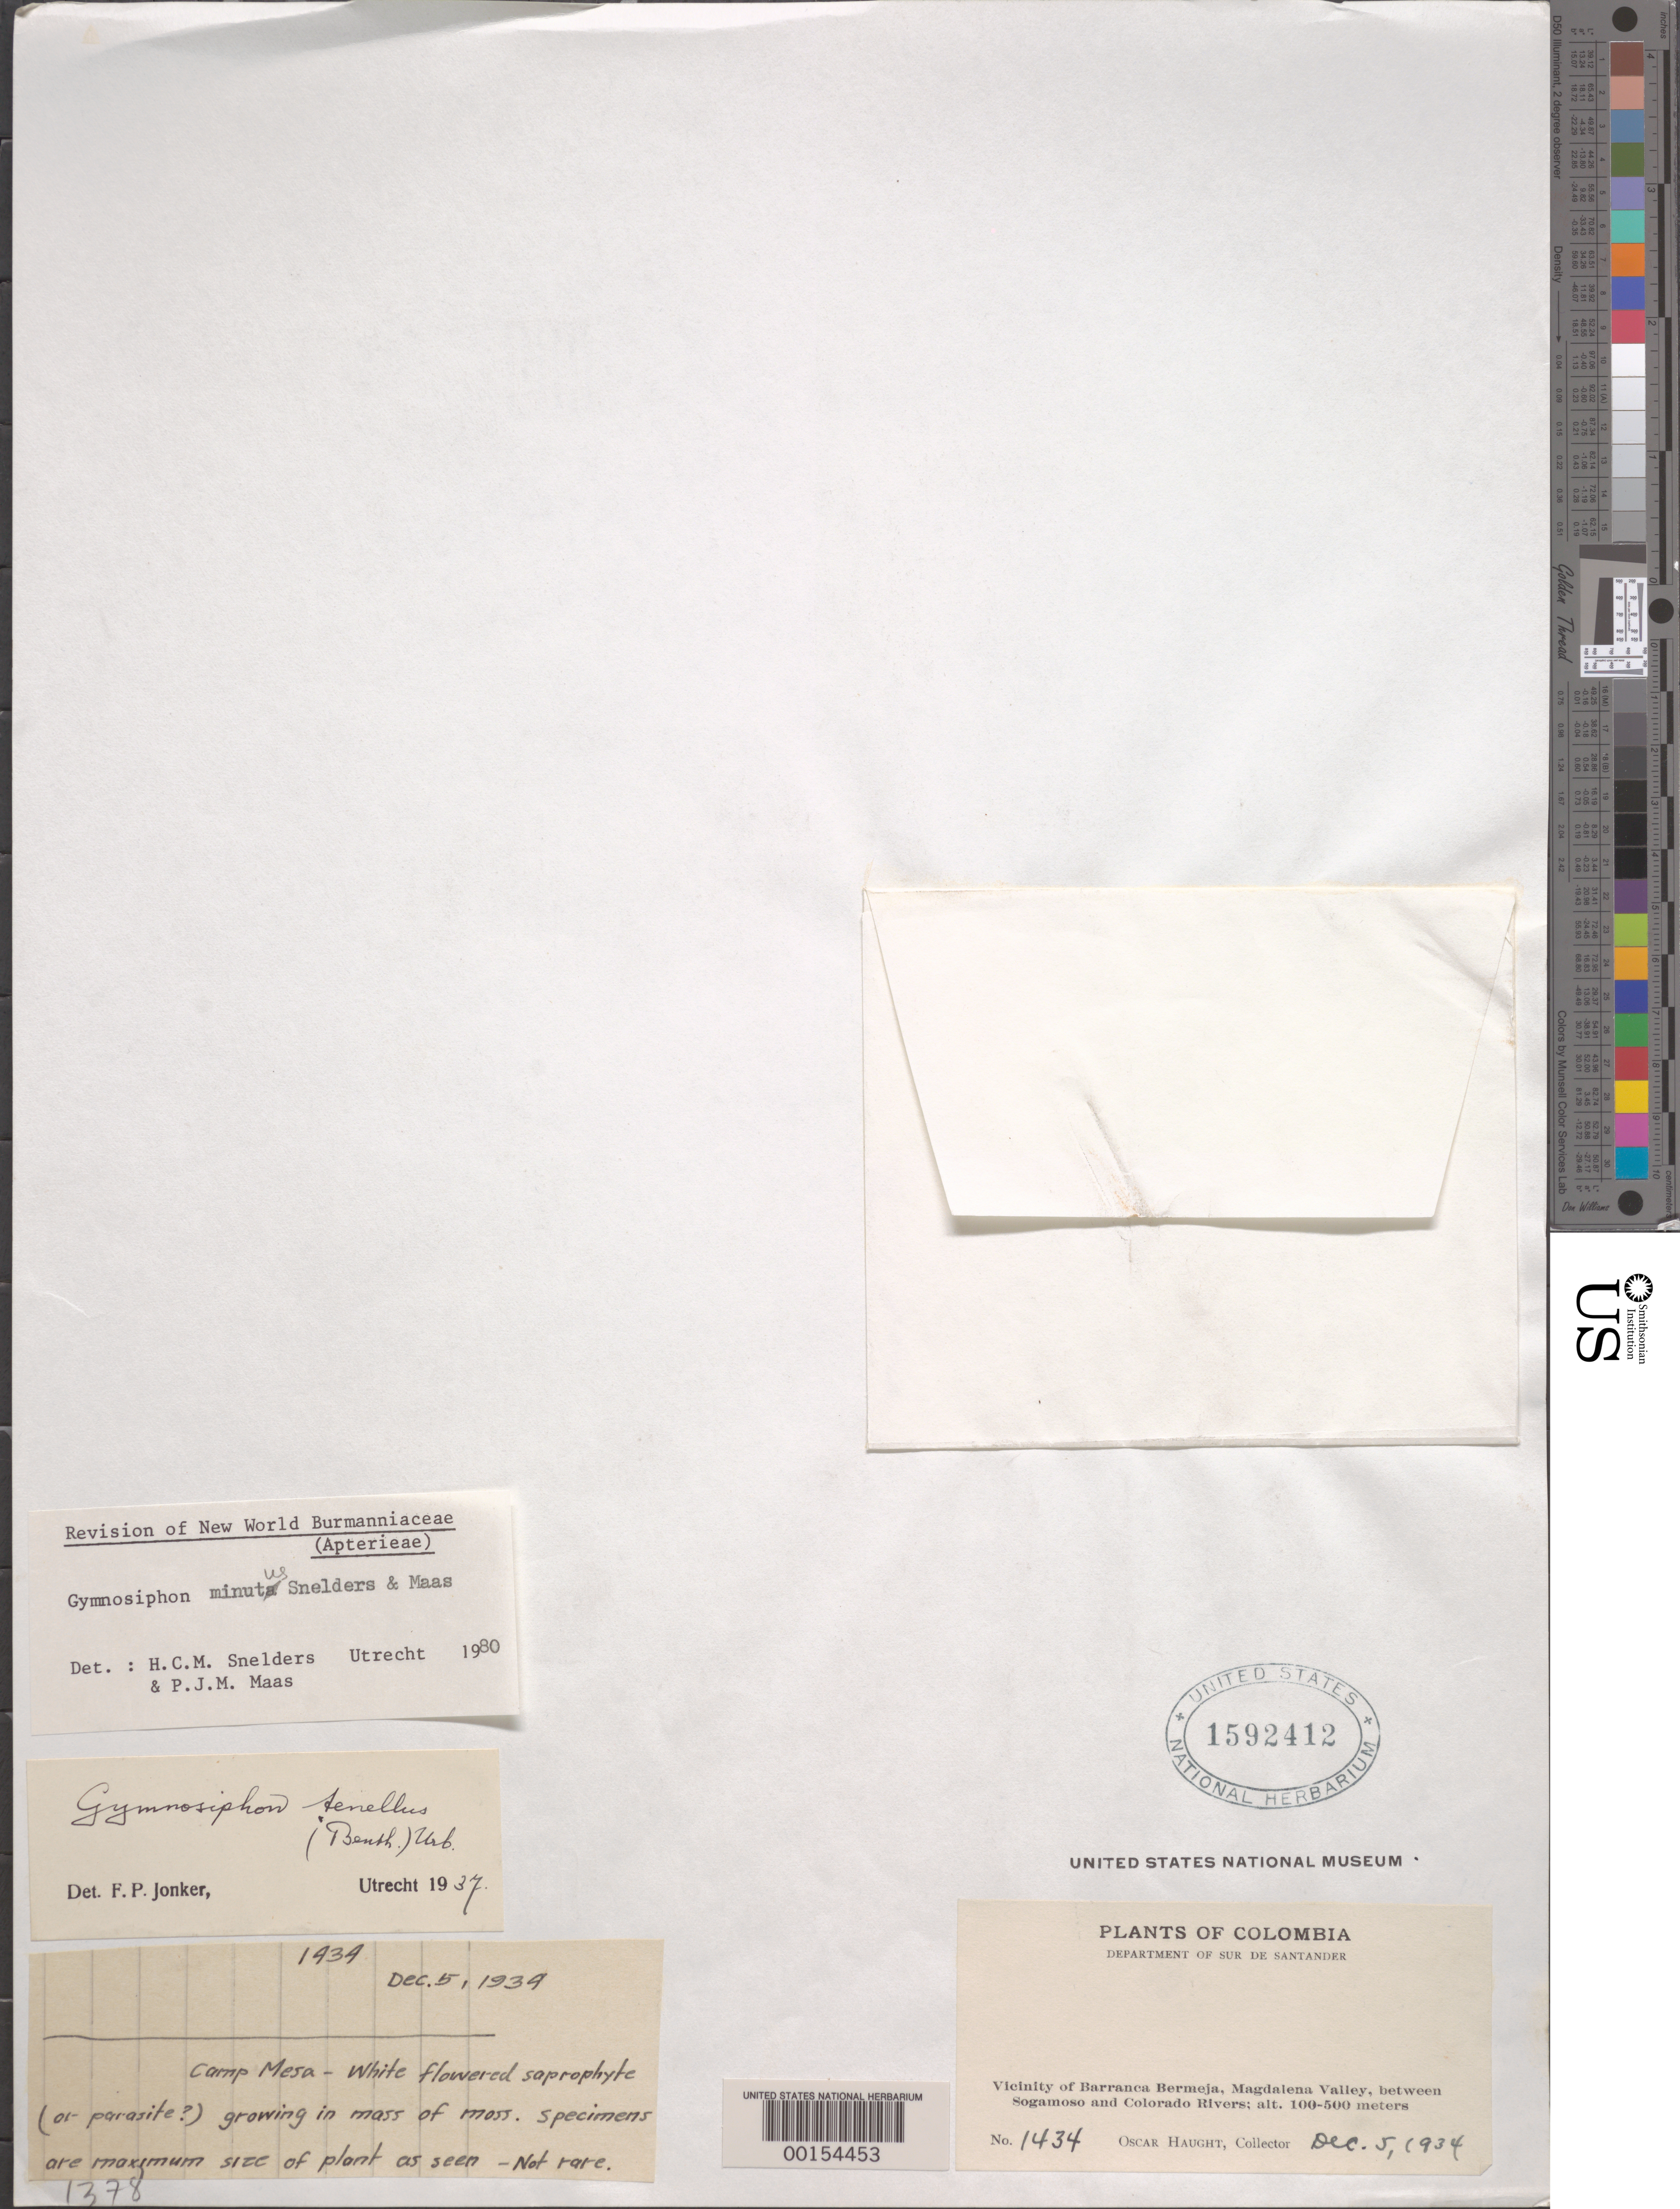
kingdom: Plantae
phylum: Tracheophyta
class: Liliopsida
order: Dioscoreales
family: Burmanniaceae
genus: Gymnosiphon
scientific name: Gymnosiphon minutus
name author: Snelders & Maas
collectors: O. L. Haught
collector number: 1434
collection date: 1934-12-05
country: Colombia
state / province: Santander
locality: Camp Mesa. Department of Sur de Santander. Vicinity of Barranca Bermeja, Magdalena Valley, between Sogamoso and Colorado Rivers.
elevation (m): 100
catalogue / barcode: US 1592412